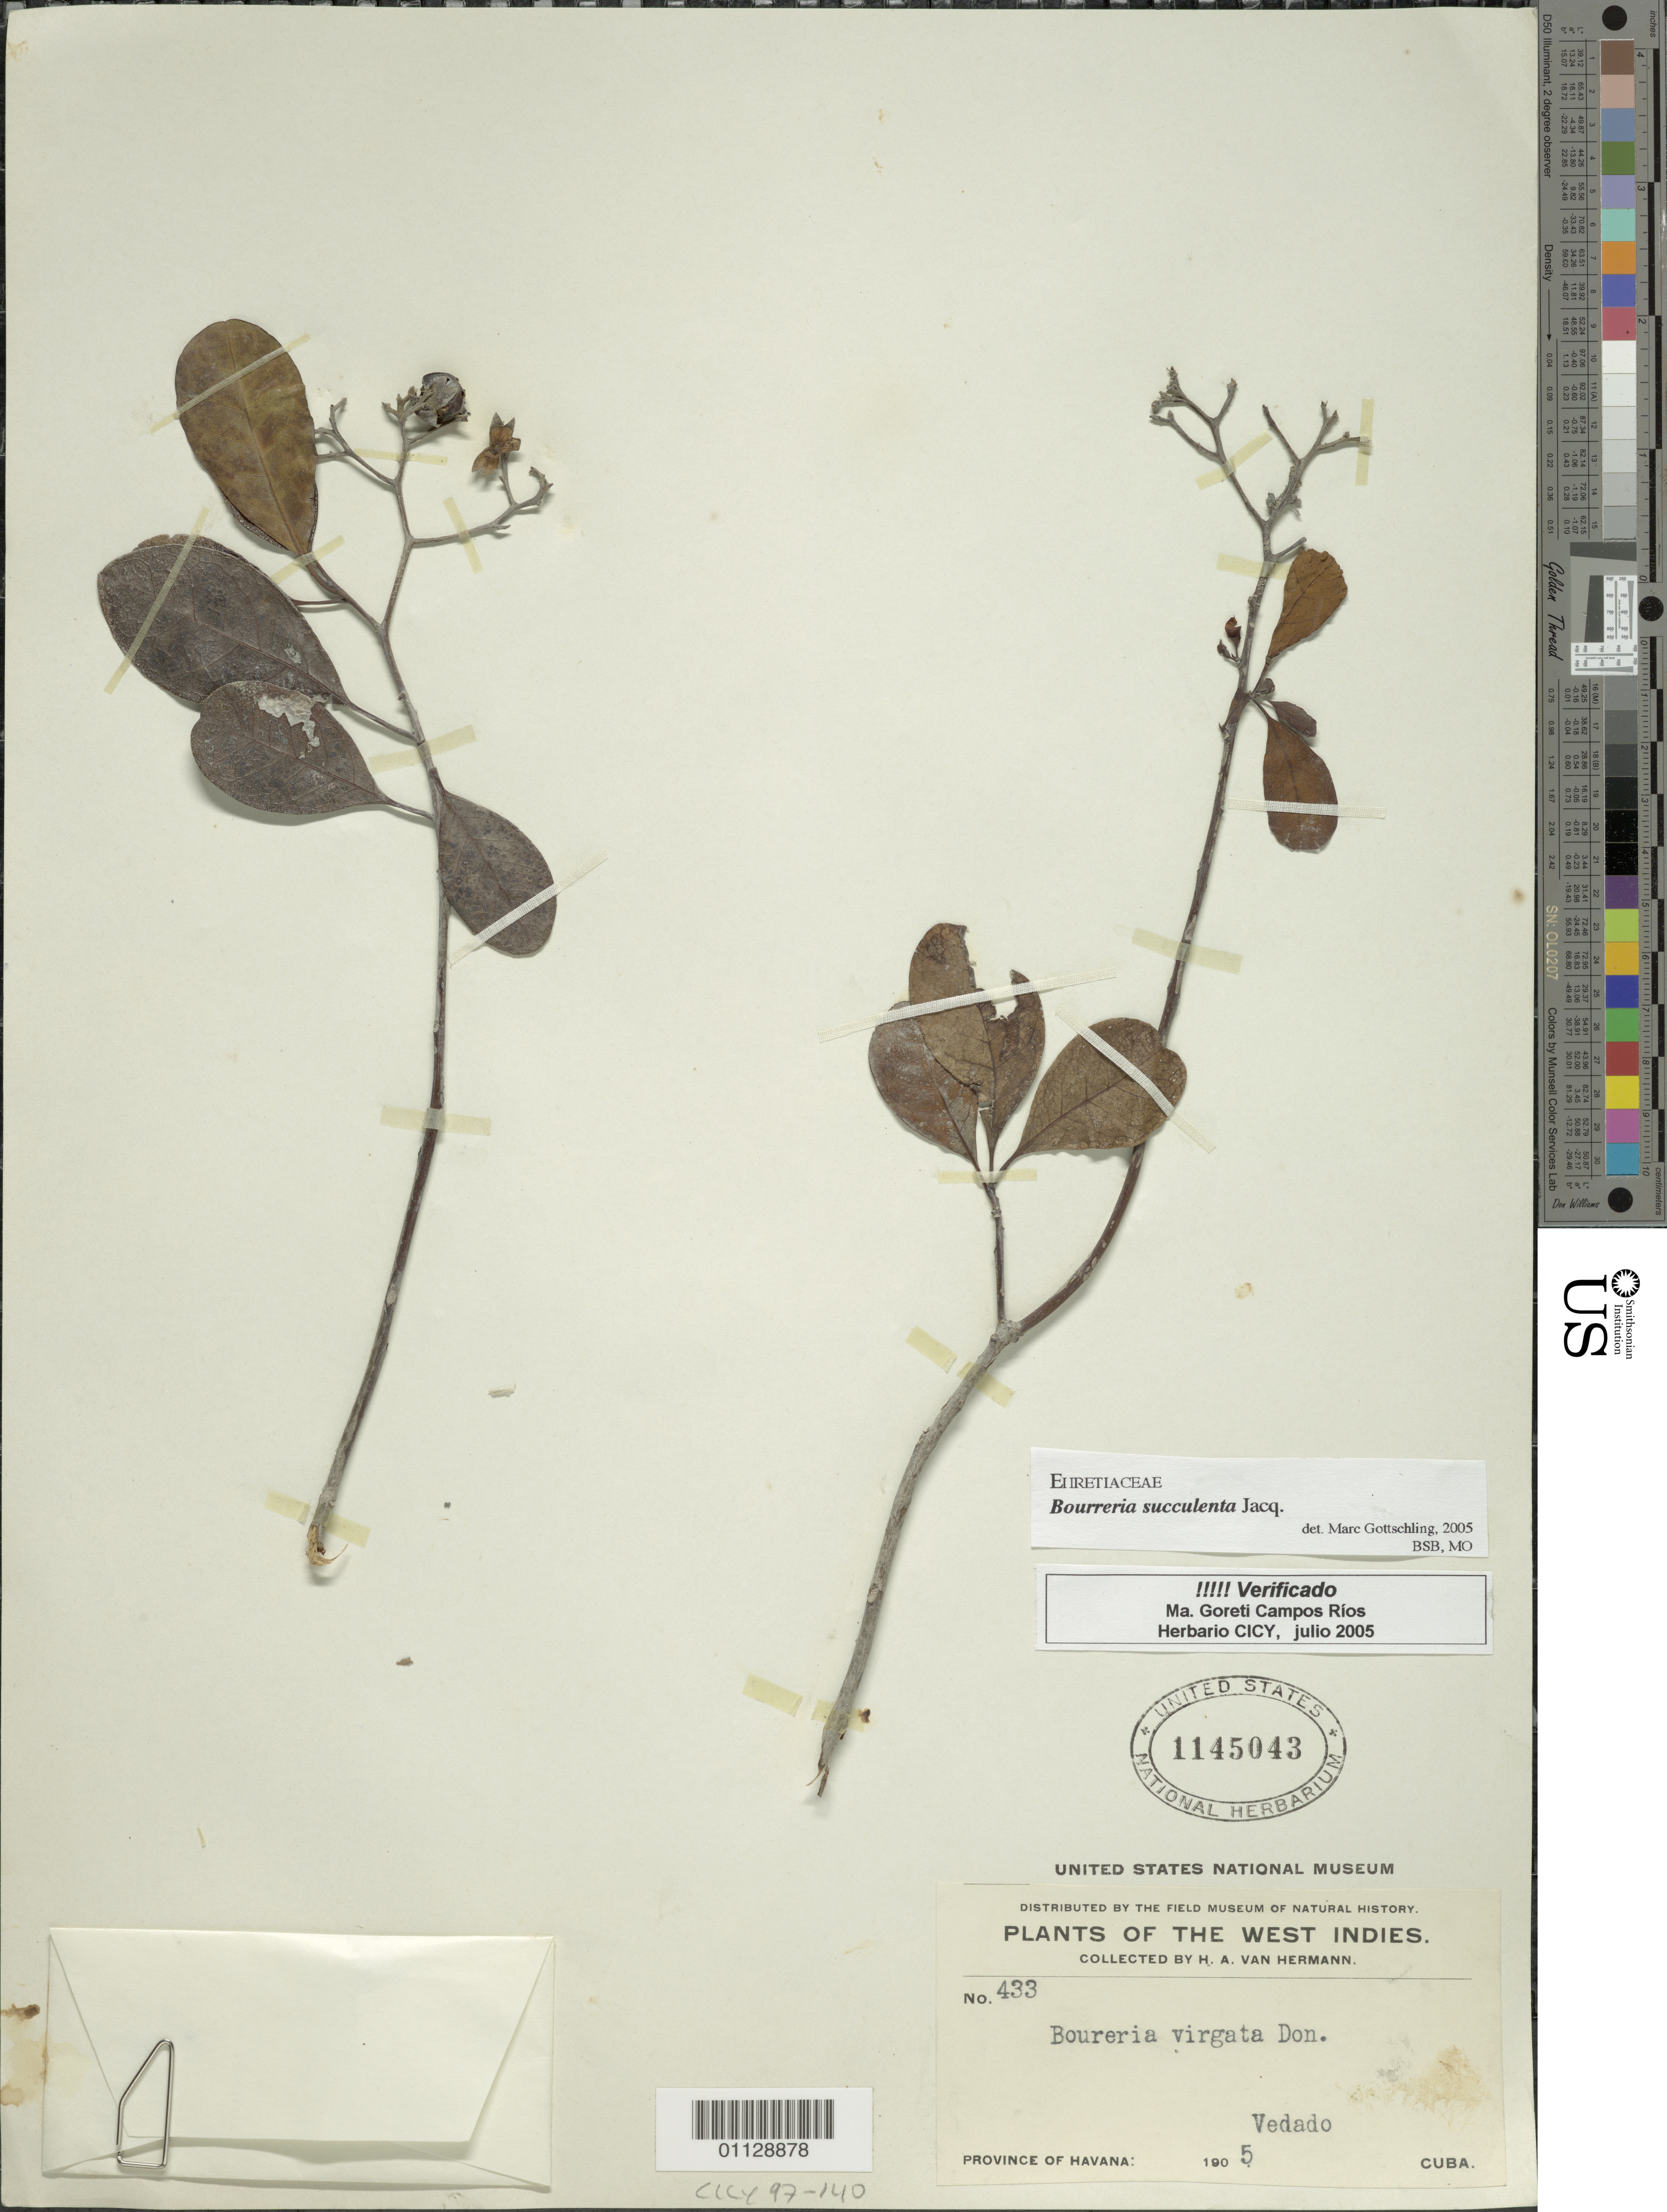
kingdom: Plantae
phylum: Tracheophyta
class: Magnoliopsida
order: Boraginales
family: Ehretiaceae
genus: Bourreria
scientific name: Bourreria succulenta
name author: Jacq.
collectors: H. A. Van Hermann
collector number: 433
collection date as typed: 1905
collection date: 1905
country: Cuba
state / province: Cienfuegos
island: Cuba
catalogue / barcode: US 1145043